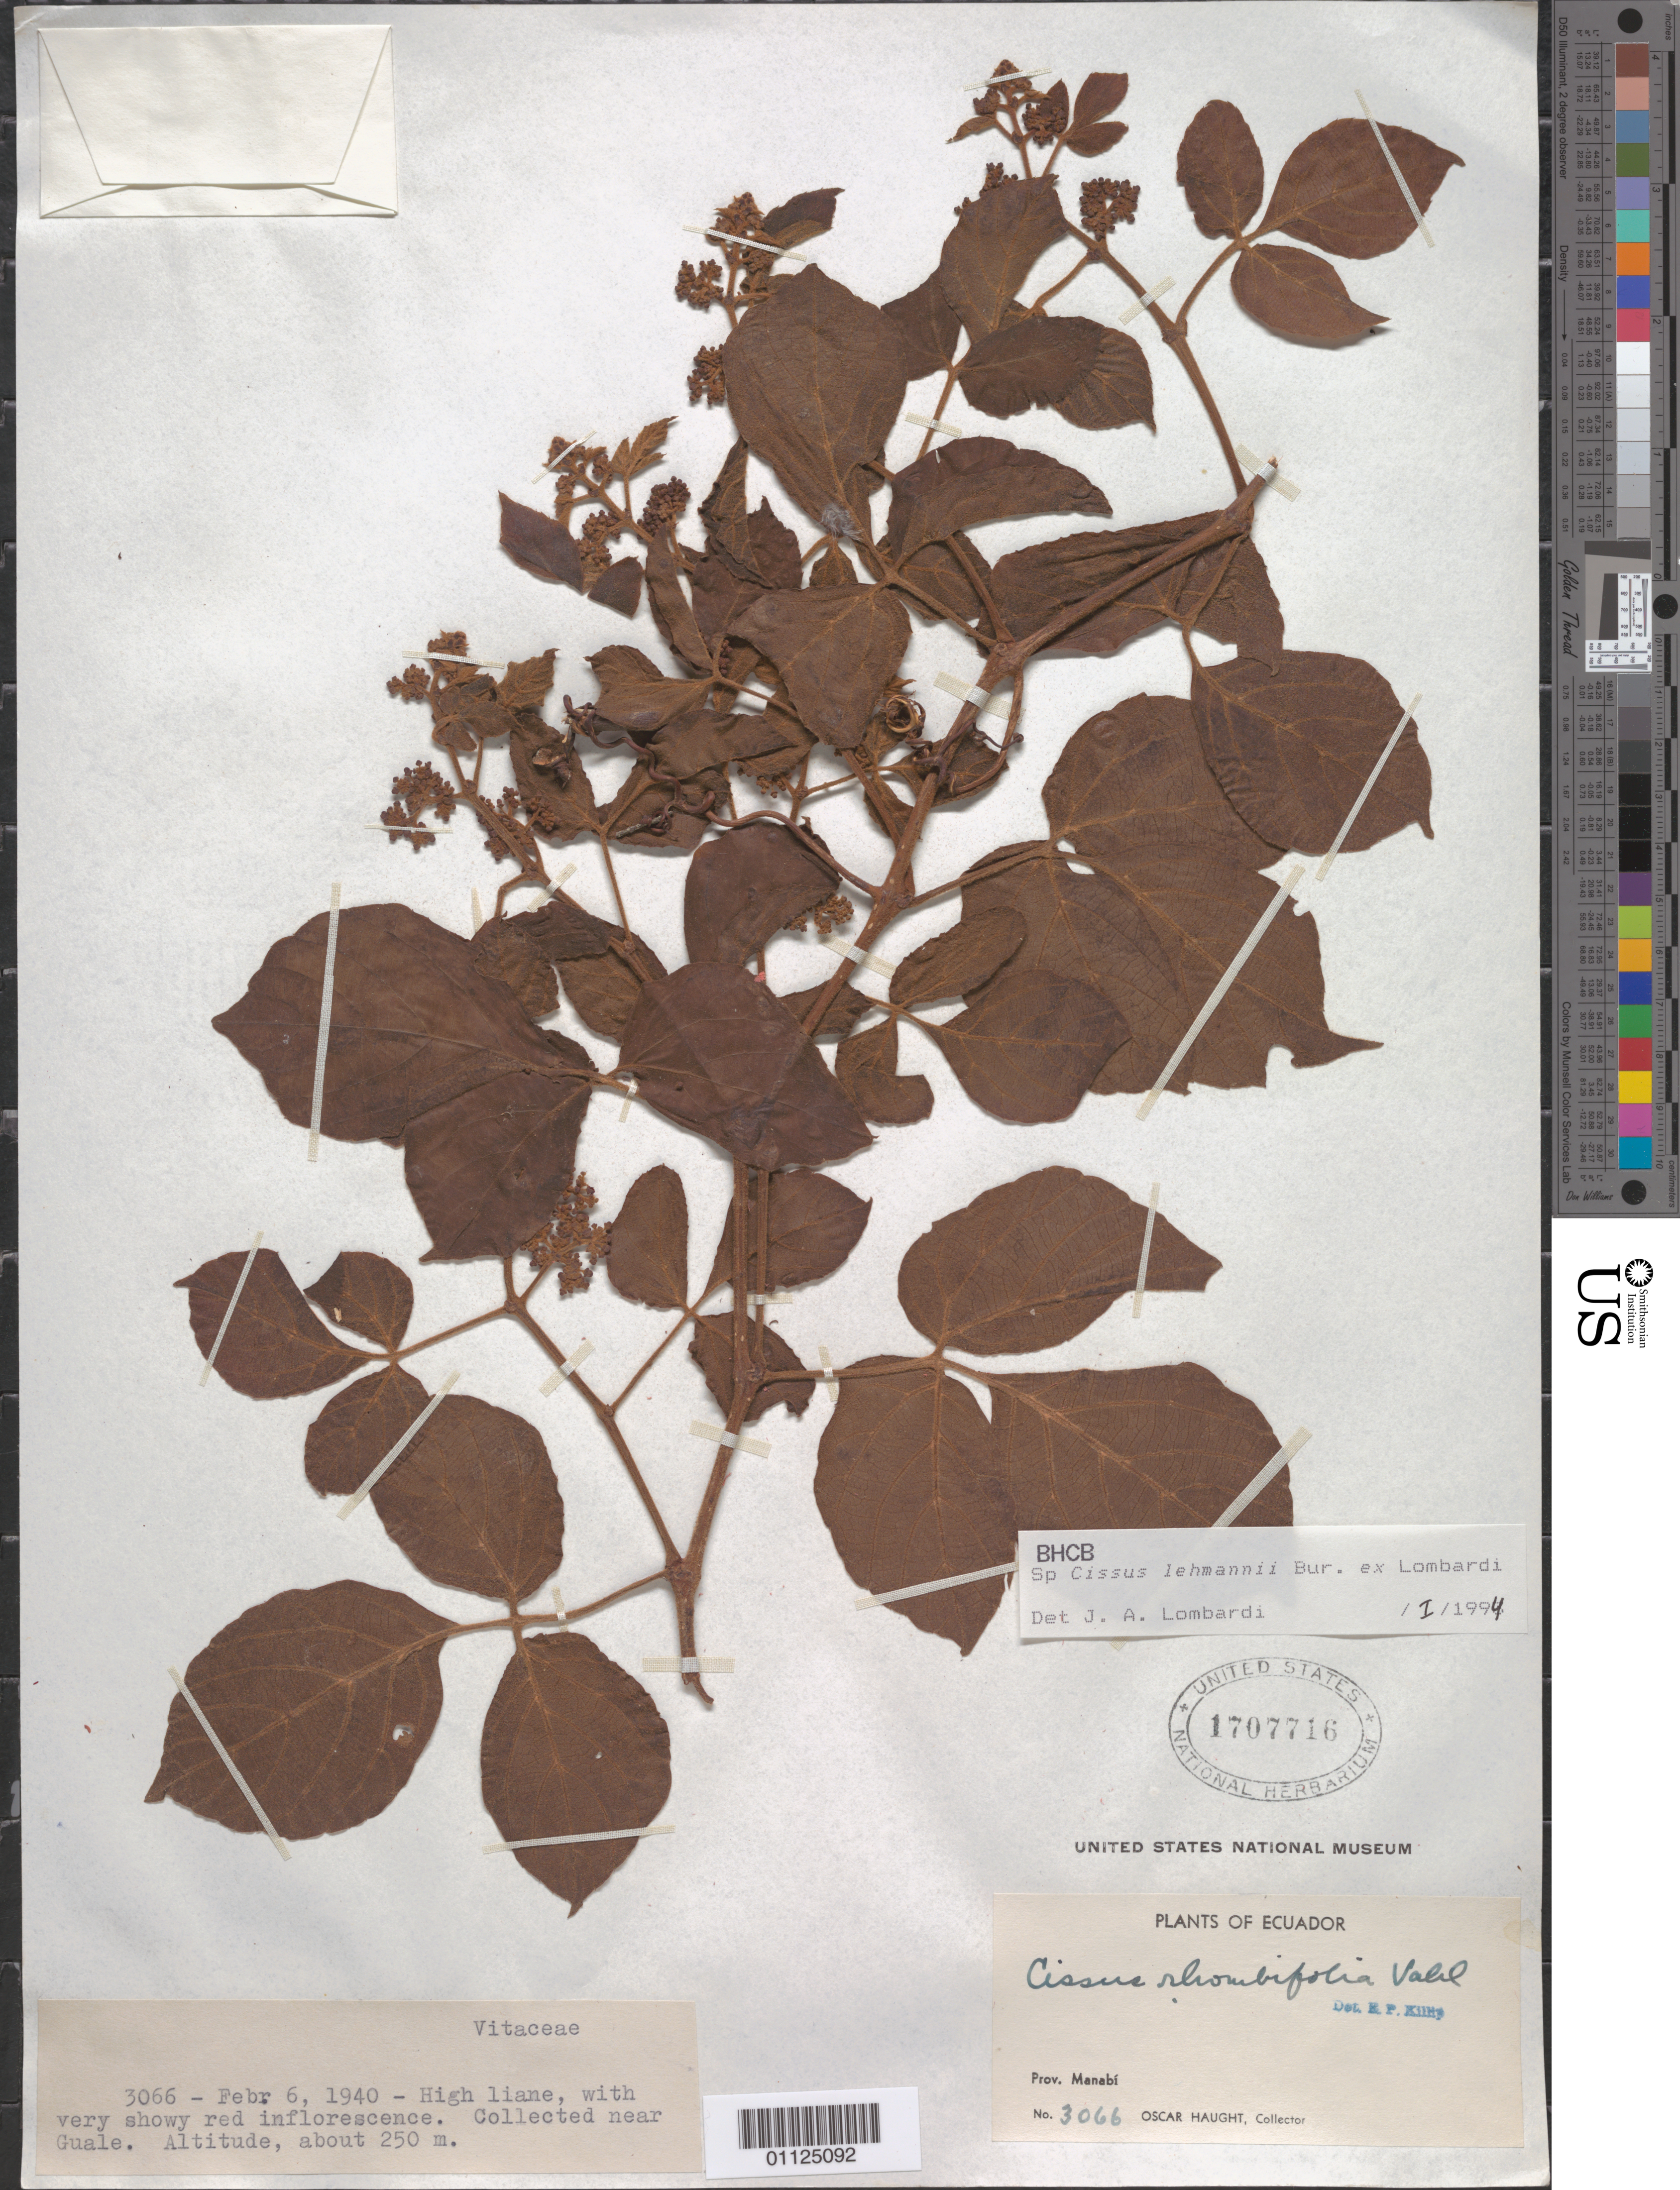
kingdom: Plantae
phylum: Tracheophyta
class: Magnoliopsida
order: Vitales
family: Vitaceae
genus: Cissus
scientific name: Cissus lehmannii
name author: Burret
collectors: O. L. Haught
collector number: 3066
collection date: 1940-02-06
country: Ecuador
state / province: Manabí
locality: Near Guale.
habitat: High liane.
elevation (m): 250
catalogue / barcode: US 1707716